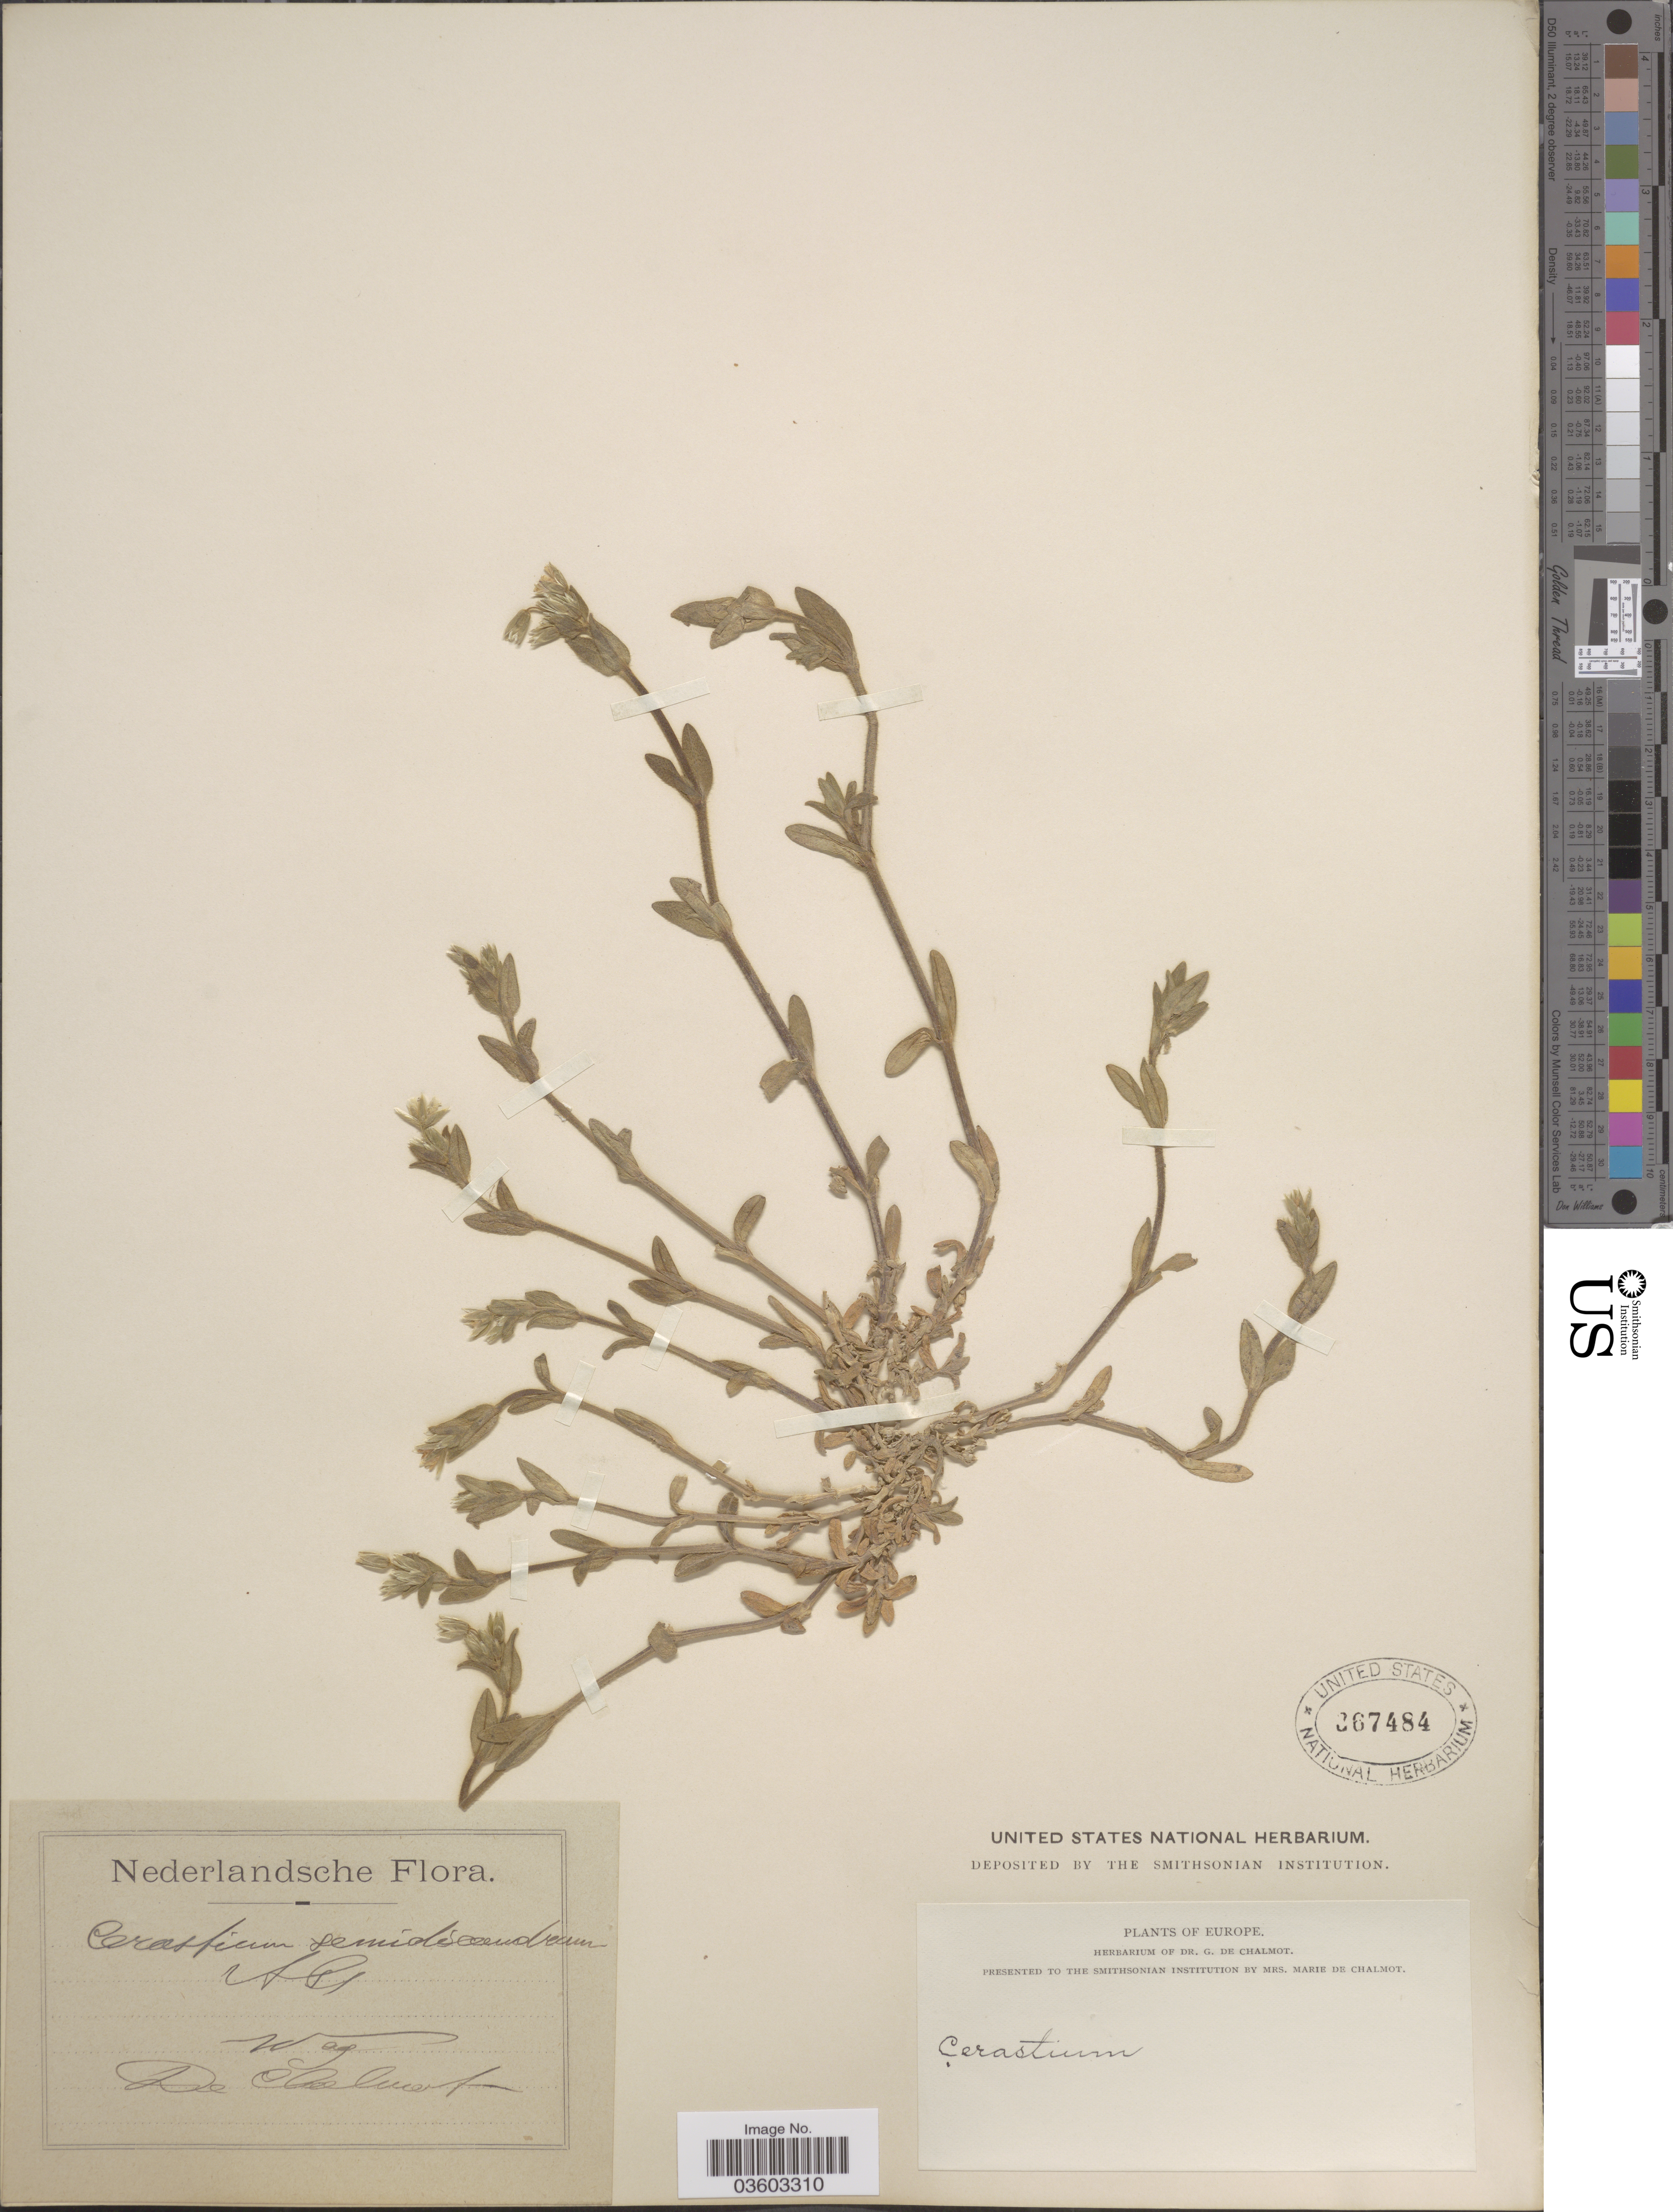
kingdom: Plantae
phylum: Tracheophyta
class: Magnoliopsida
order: Caryophyllales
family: Caryophyllaceae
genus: Cerastium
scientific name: Cerastium semidecandrum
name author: L.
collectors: G. de Chalmot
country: Netherlands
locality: Wag.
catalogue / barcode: US 367484